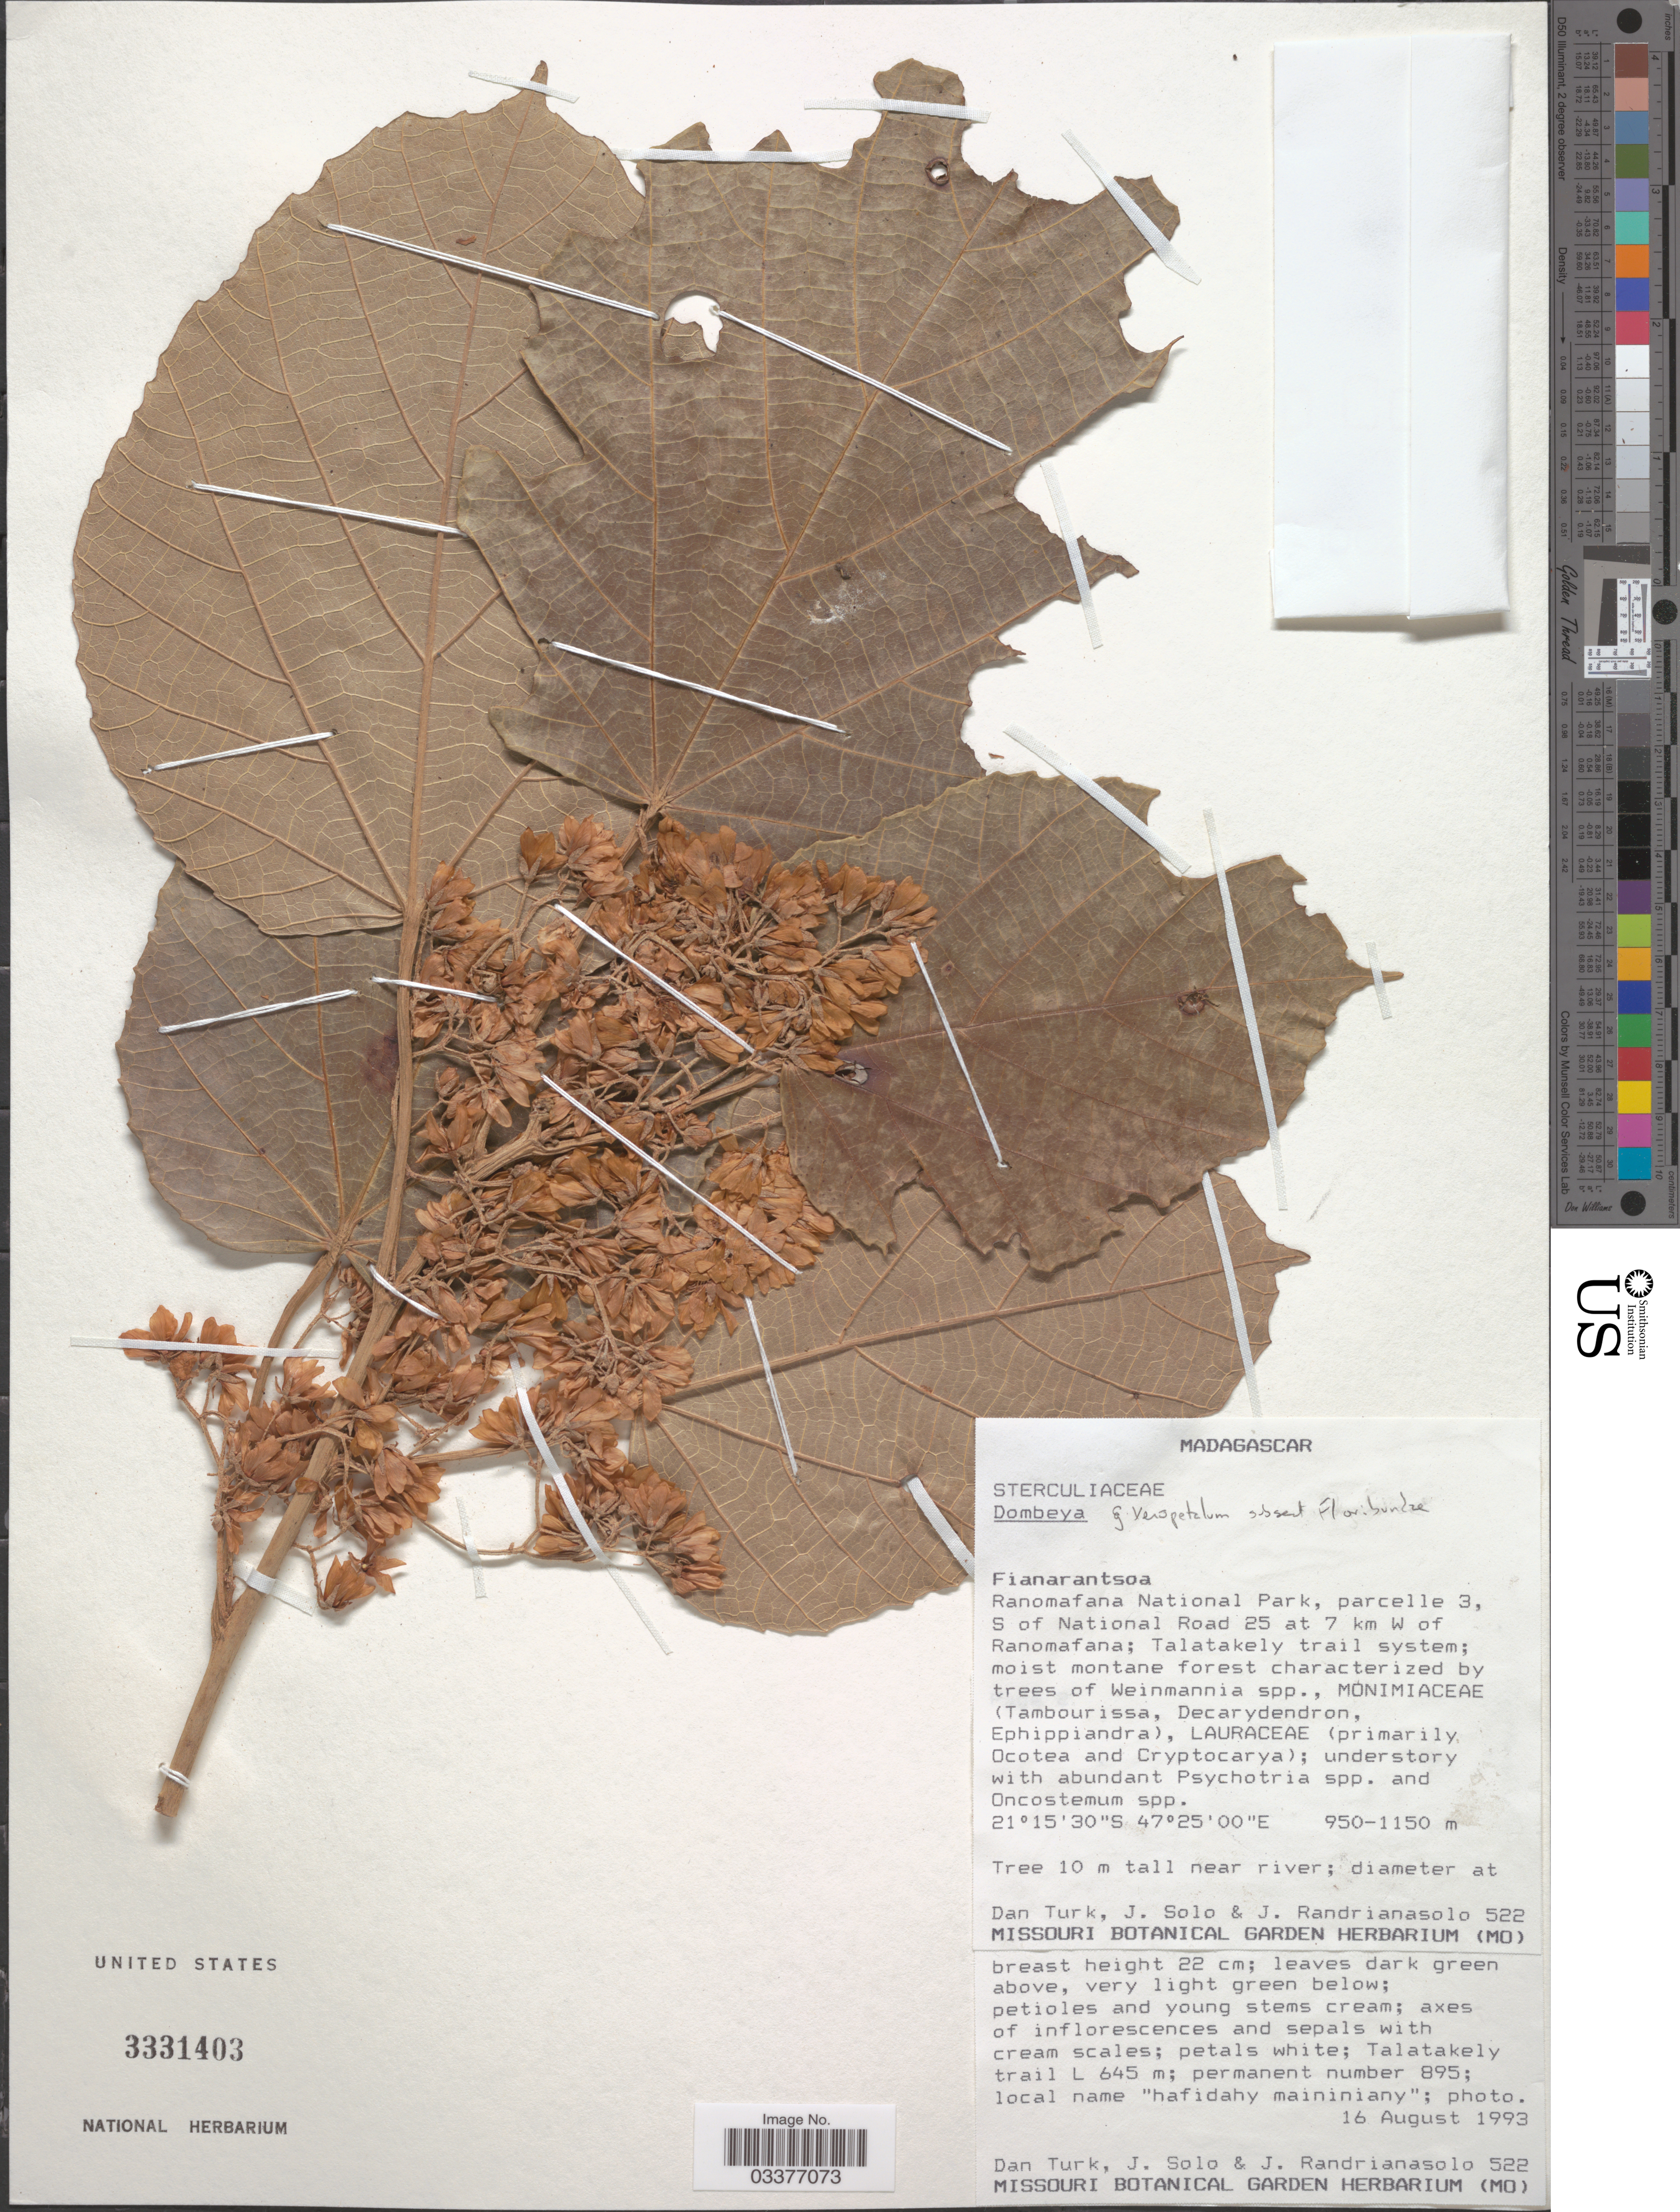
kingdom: Plantae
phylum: Tracheophyta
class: Magnoliopsida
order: Malvales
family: Malvaceae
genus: Dombeya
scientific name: Dombeya sp.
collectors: D. Turk, J. Solo & J. Randrianasolo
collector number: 522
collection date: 1993-08-16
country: Madagascar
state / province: Vatovavy Fitovinany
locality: Ranomafana National Park, parcelle 3, S of National Road 25 at 7 km W of Ranomafana. Talatakely trail system.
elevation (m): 950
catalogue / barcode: US 3331403